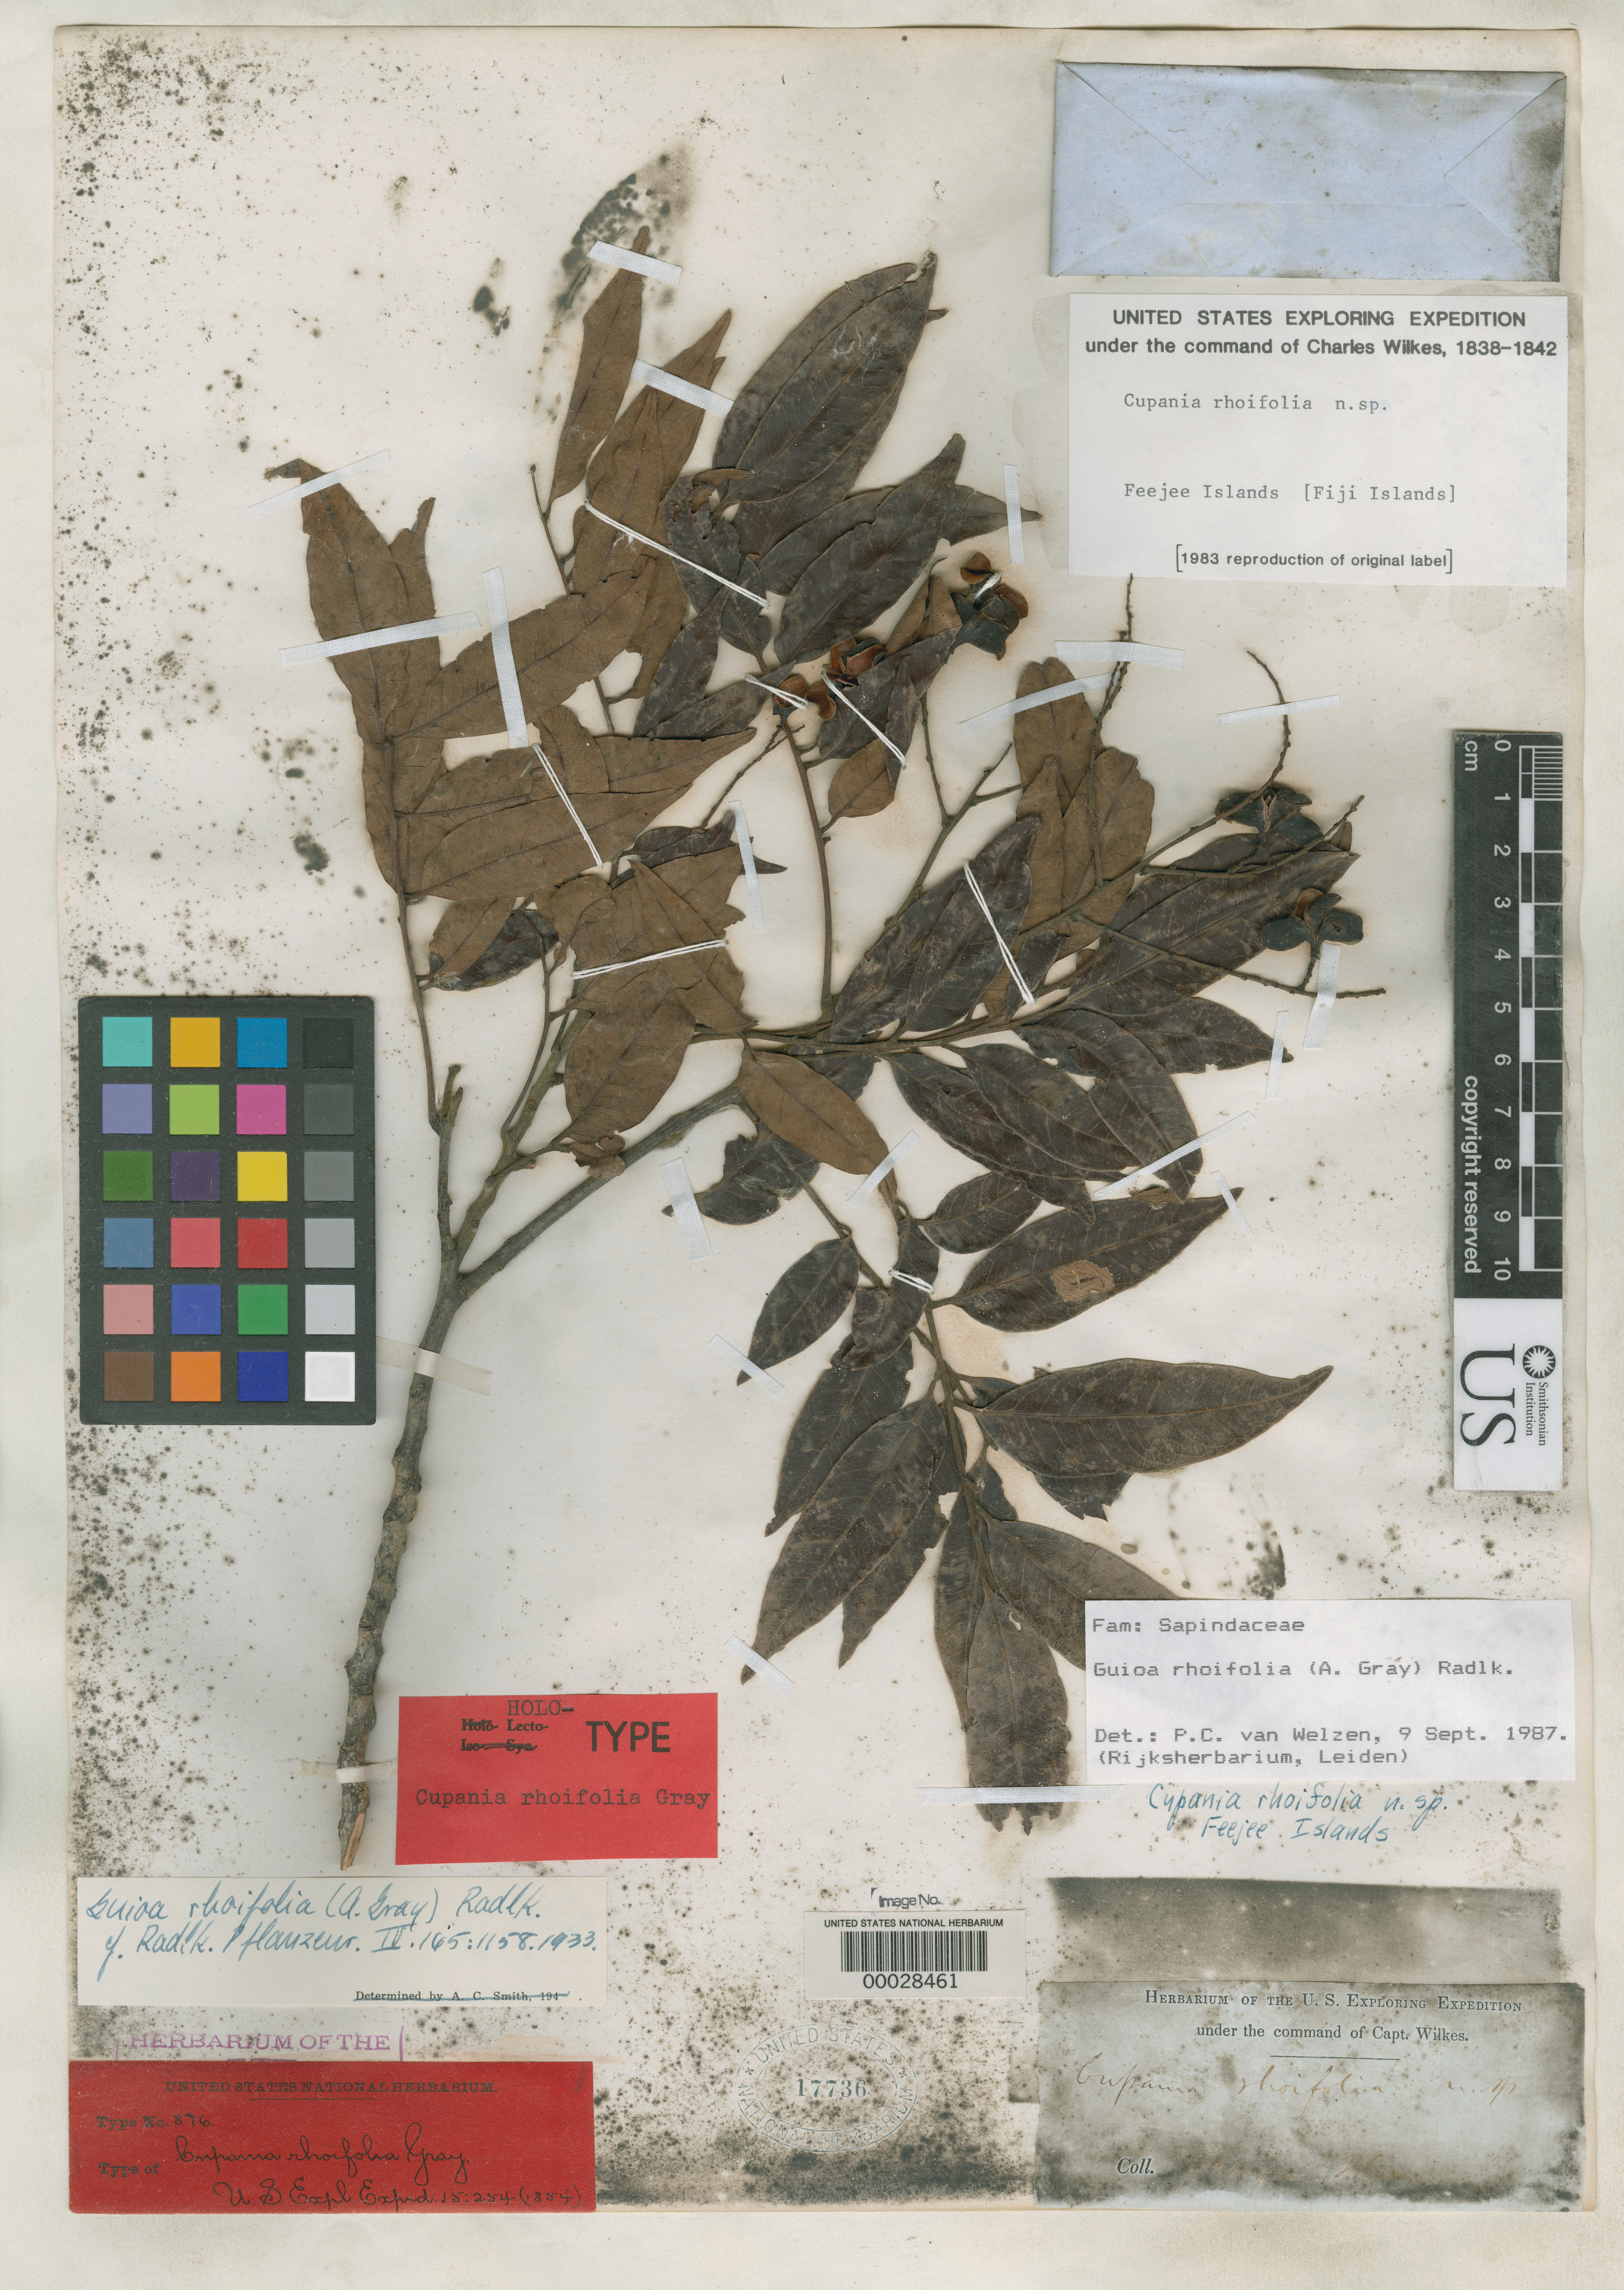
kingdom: Plantae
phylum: Tracheophyta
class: Magnoliopsida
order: Sapindales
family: Sapindaceae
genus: Cupania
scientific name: Cupania rhoifolia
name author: A. Gray in Wilkes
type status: Holotype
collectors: Wilkes Explor. Exped.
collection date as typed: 1838 to -- --- 1842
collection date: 1838/1842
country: Fiji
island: Ovalau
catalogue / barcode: US 17736